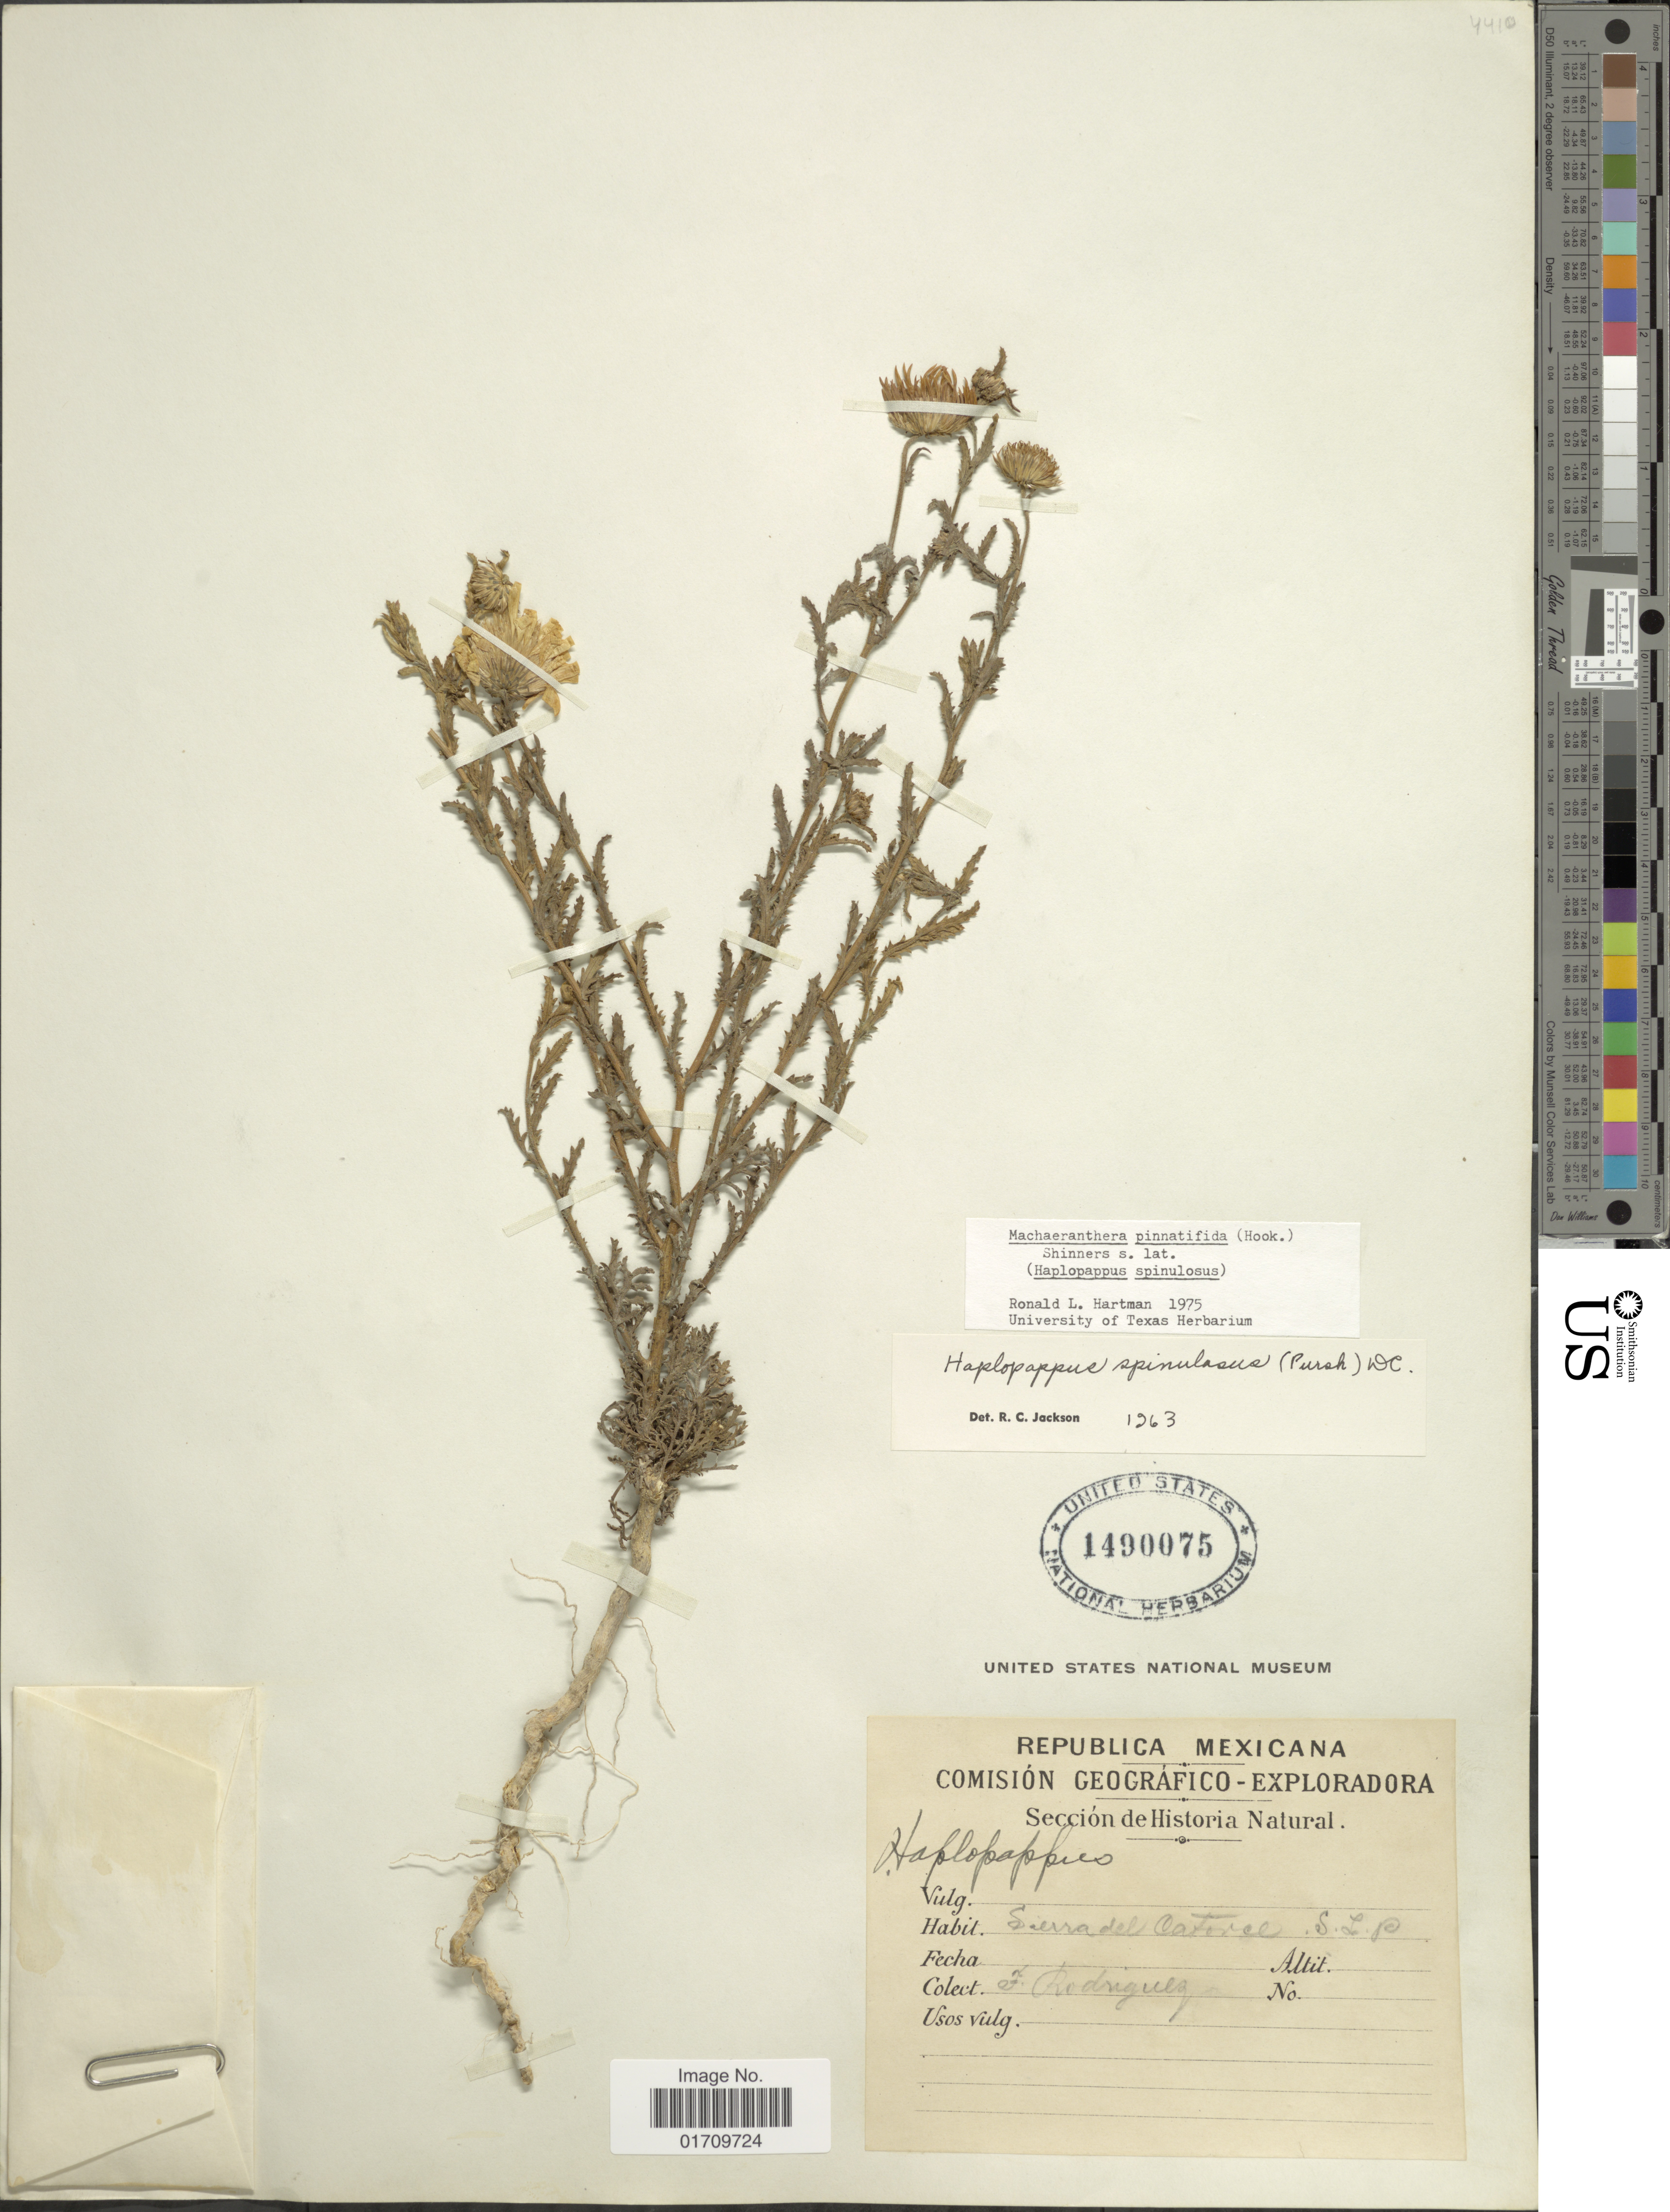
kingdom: Plantae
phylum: Tracheophyta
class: Magnoliopsida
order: Asterales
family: Asteraceae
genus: Machaeranthera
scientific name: Machaeranthera pinnatifida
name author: (Hook.) Shinners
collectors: F. Rodriguez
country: Mexico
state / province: San Luis Potosí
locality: Sierra del Catorce, S. L. P., Republica Mexicana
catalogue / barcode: US 1490075